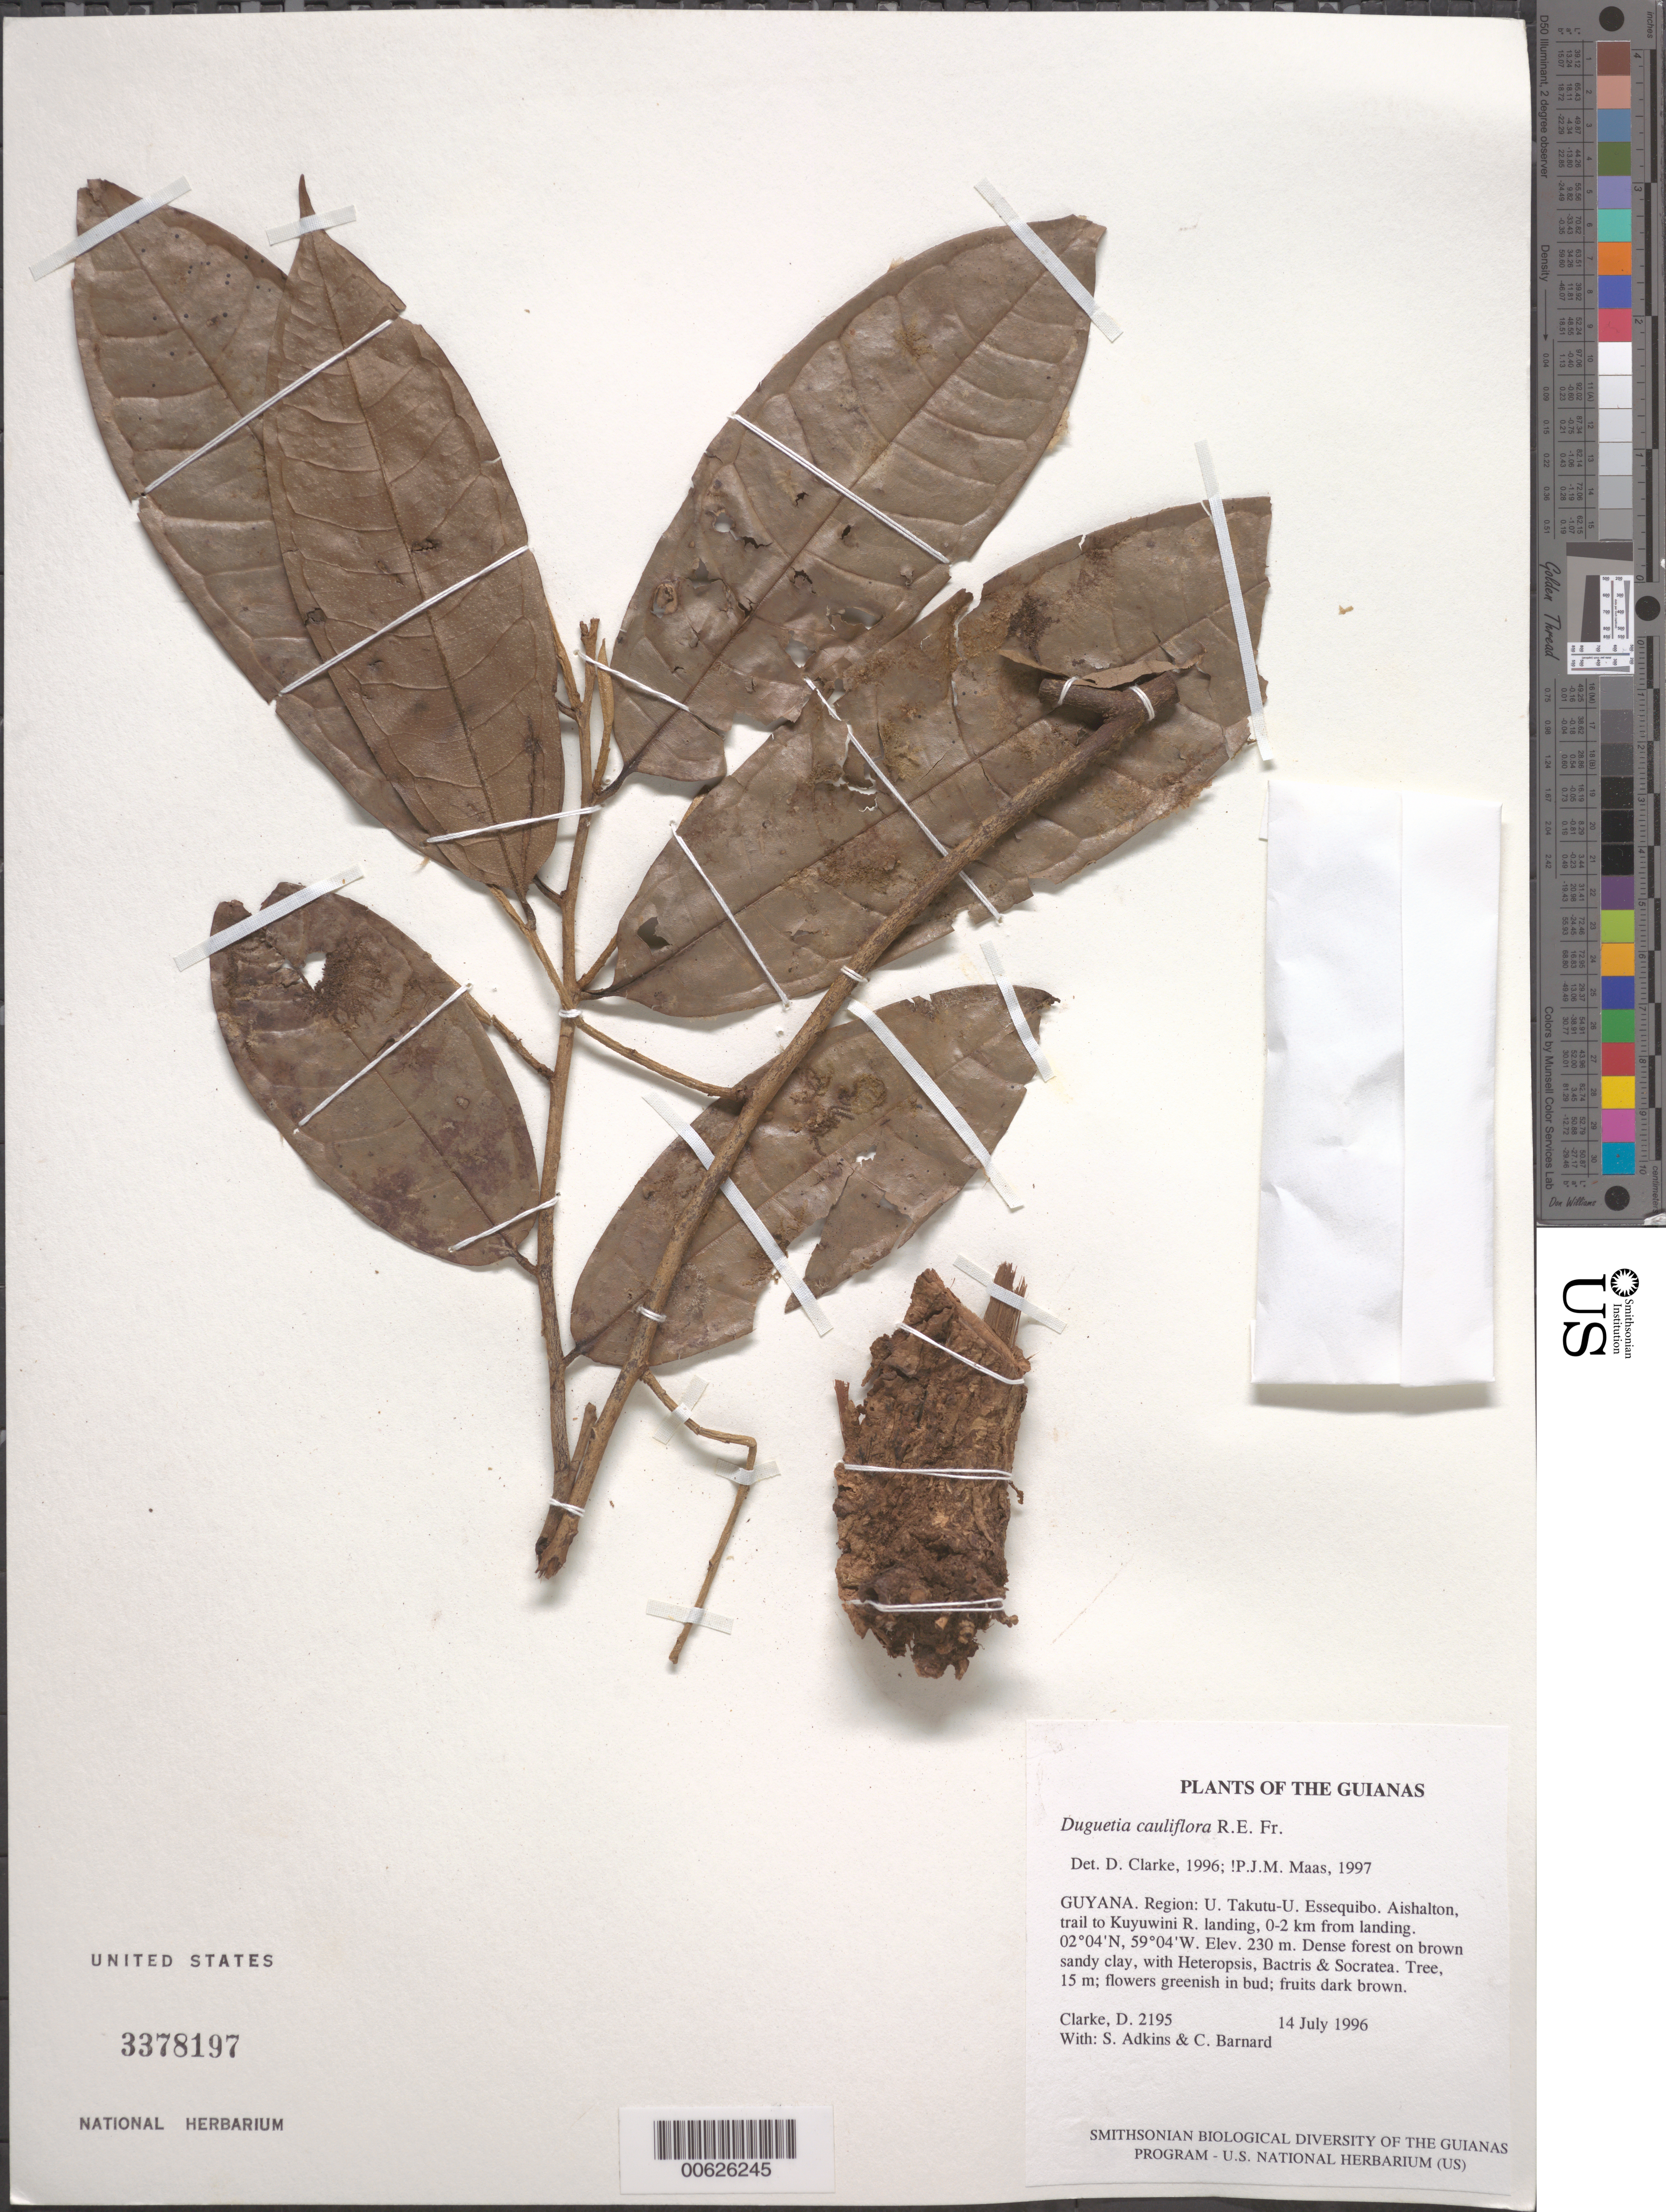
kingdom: Plantae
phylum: Tracheophyta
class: Magnoliopsida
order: Magnoliales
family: Annonaceae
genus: Duguetia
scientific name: Duguetia cauliflora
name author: R.E. Fr.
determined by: Maas, Paul J. M.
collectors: H. D. Clarke, S. Adkins & C. Bernard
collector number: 2195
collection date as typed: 14 July 1996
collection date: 1996-07-14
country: Guyana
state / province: U. Takutu-U. Essequibo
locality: Aishalton, trail to Kuyuwini R. landing, 0-2 km from landing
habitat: Dense forest on brown sandy clay, with Heteropsis, Bactris & Socratea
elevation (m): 230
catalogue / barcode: US 3378197